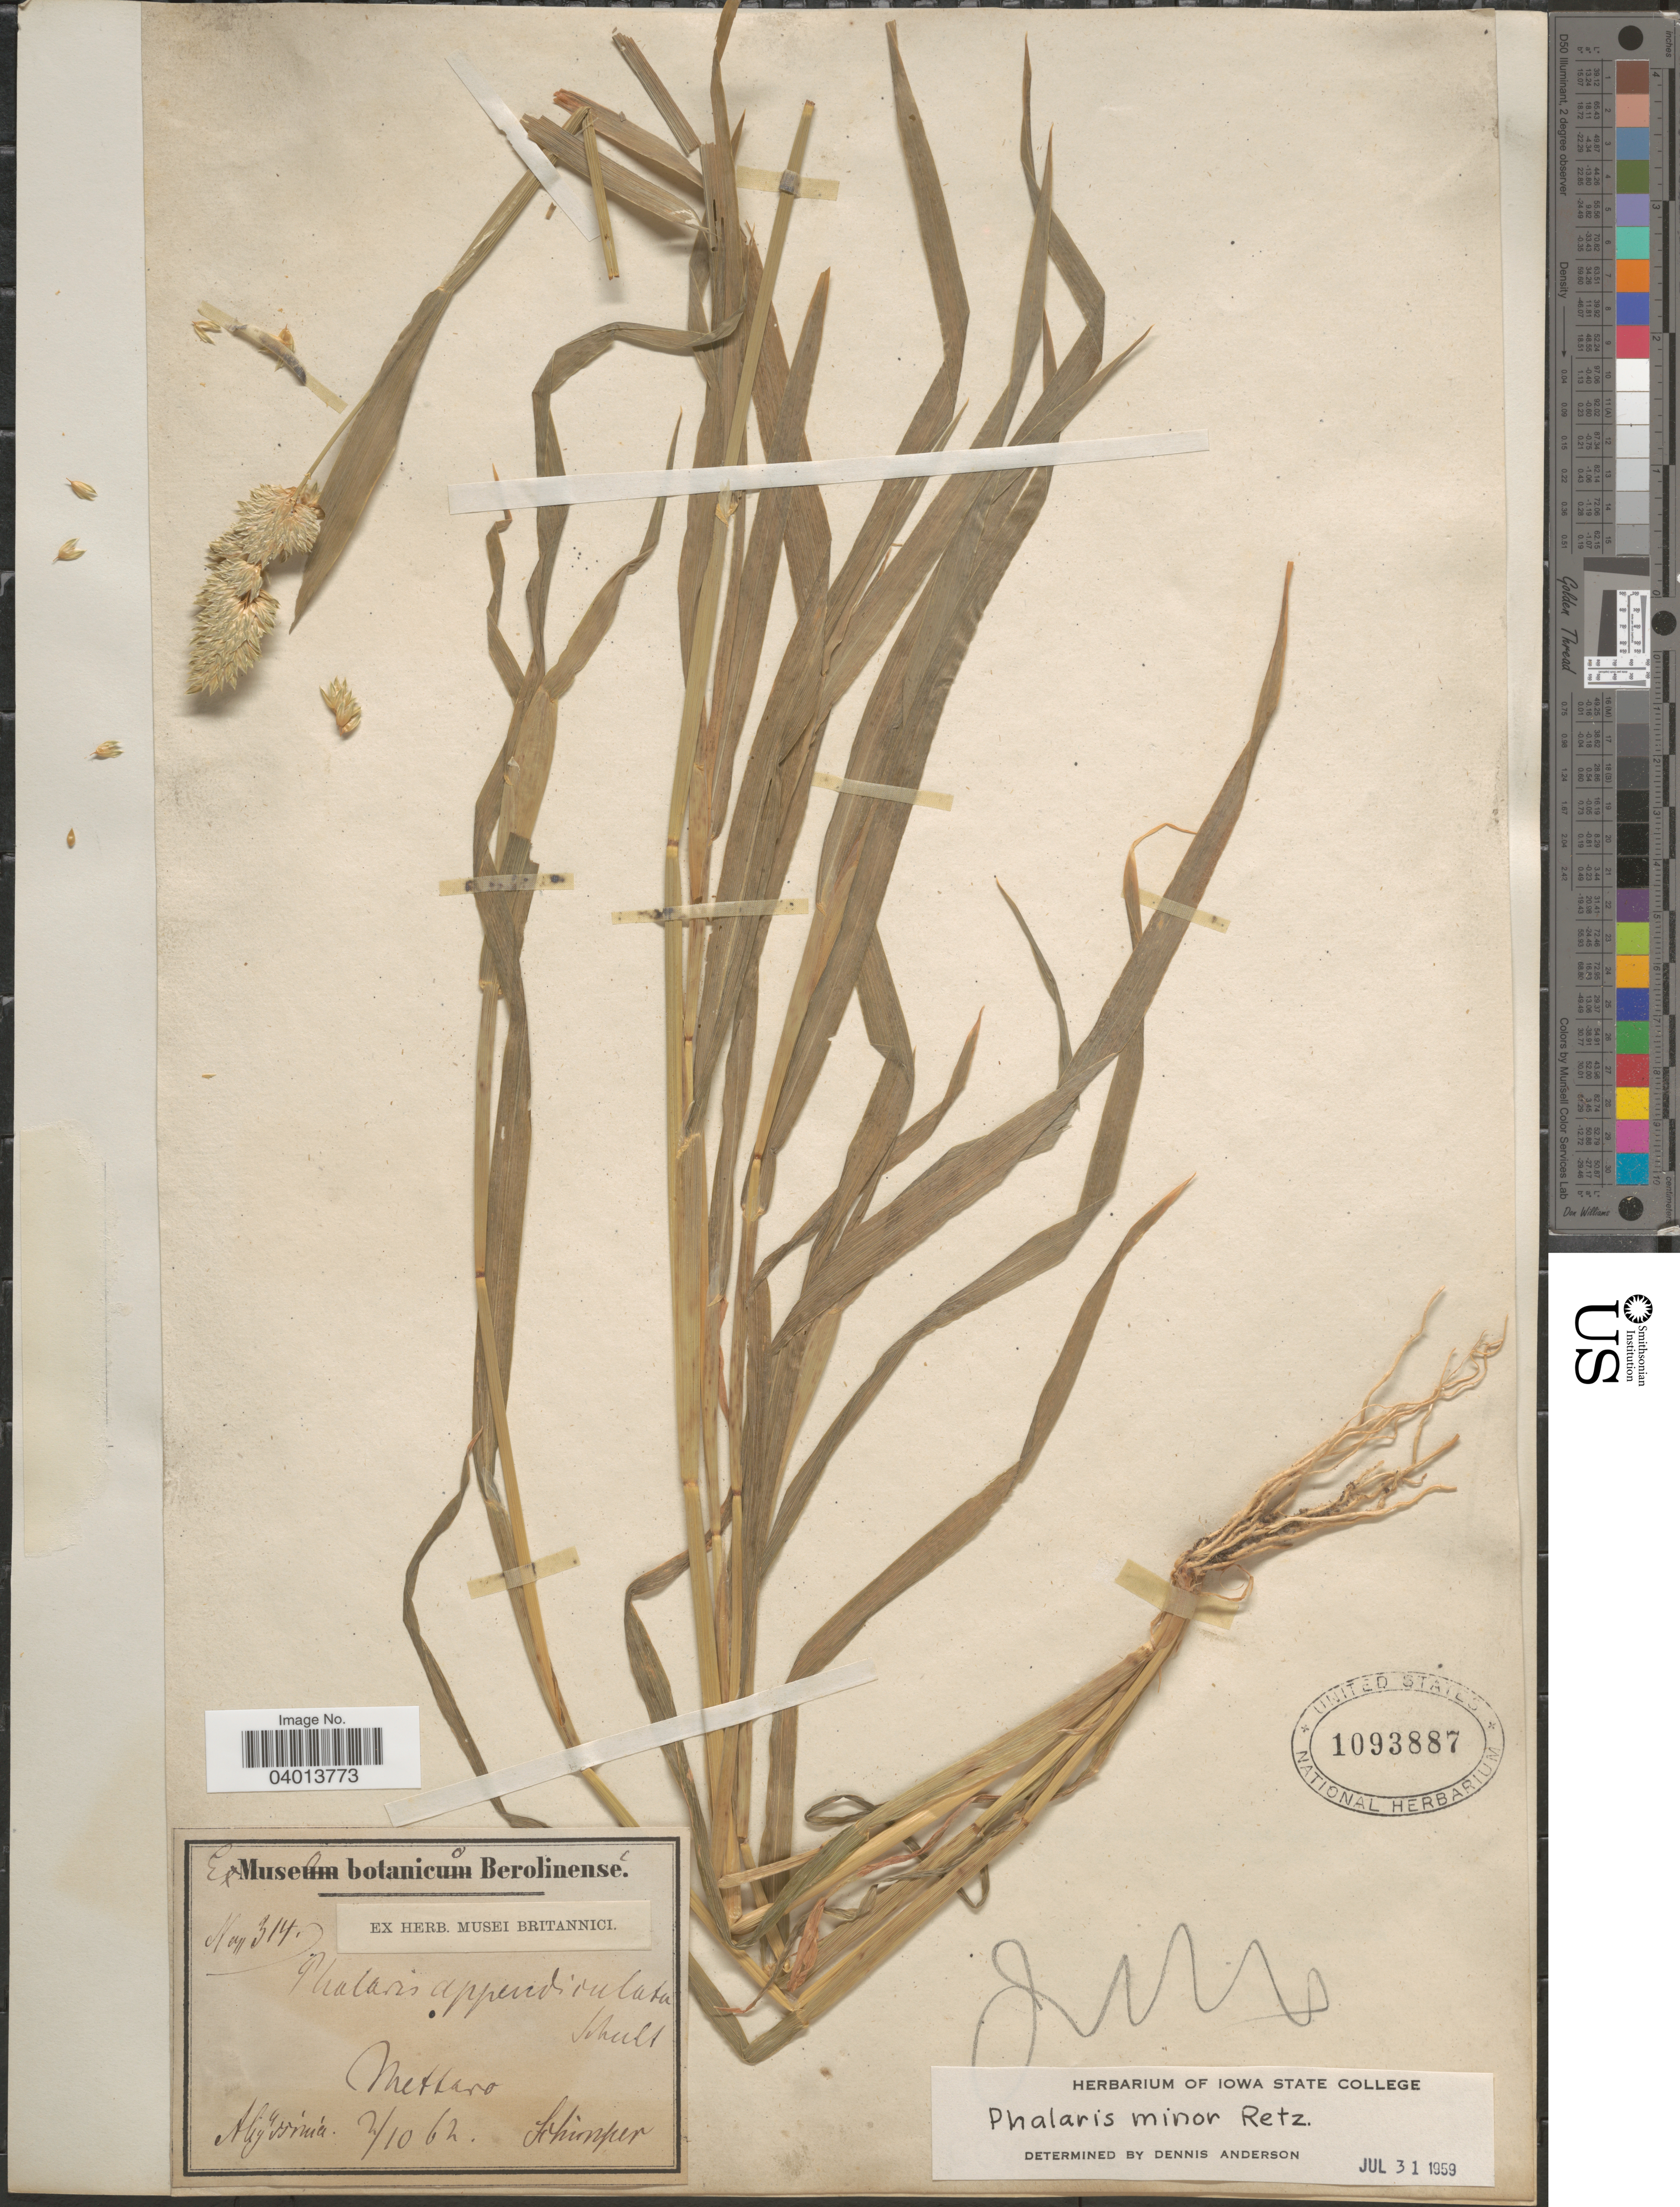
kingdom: Plantae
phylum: Tracheophyta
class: Liliopsida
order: Poales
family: Poaceae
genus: Phalaris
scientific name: Phalaris paradoxa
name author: L.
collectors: -. Schimper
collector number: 314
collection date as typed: Transcribed d/m/y: 2/10/62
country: Ethiopia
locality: Mettaro. Abyssinia.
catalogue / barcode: US 1093887